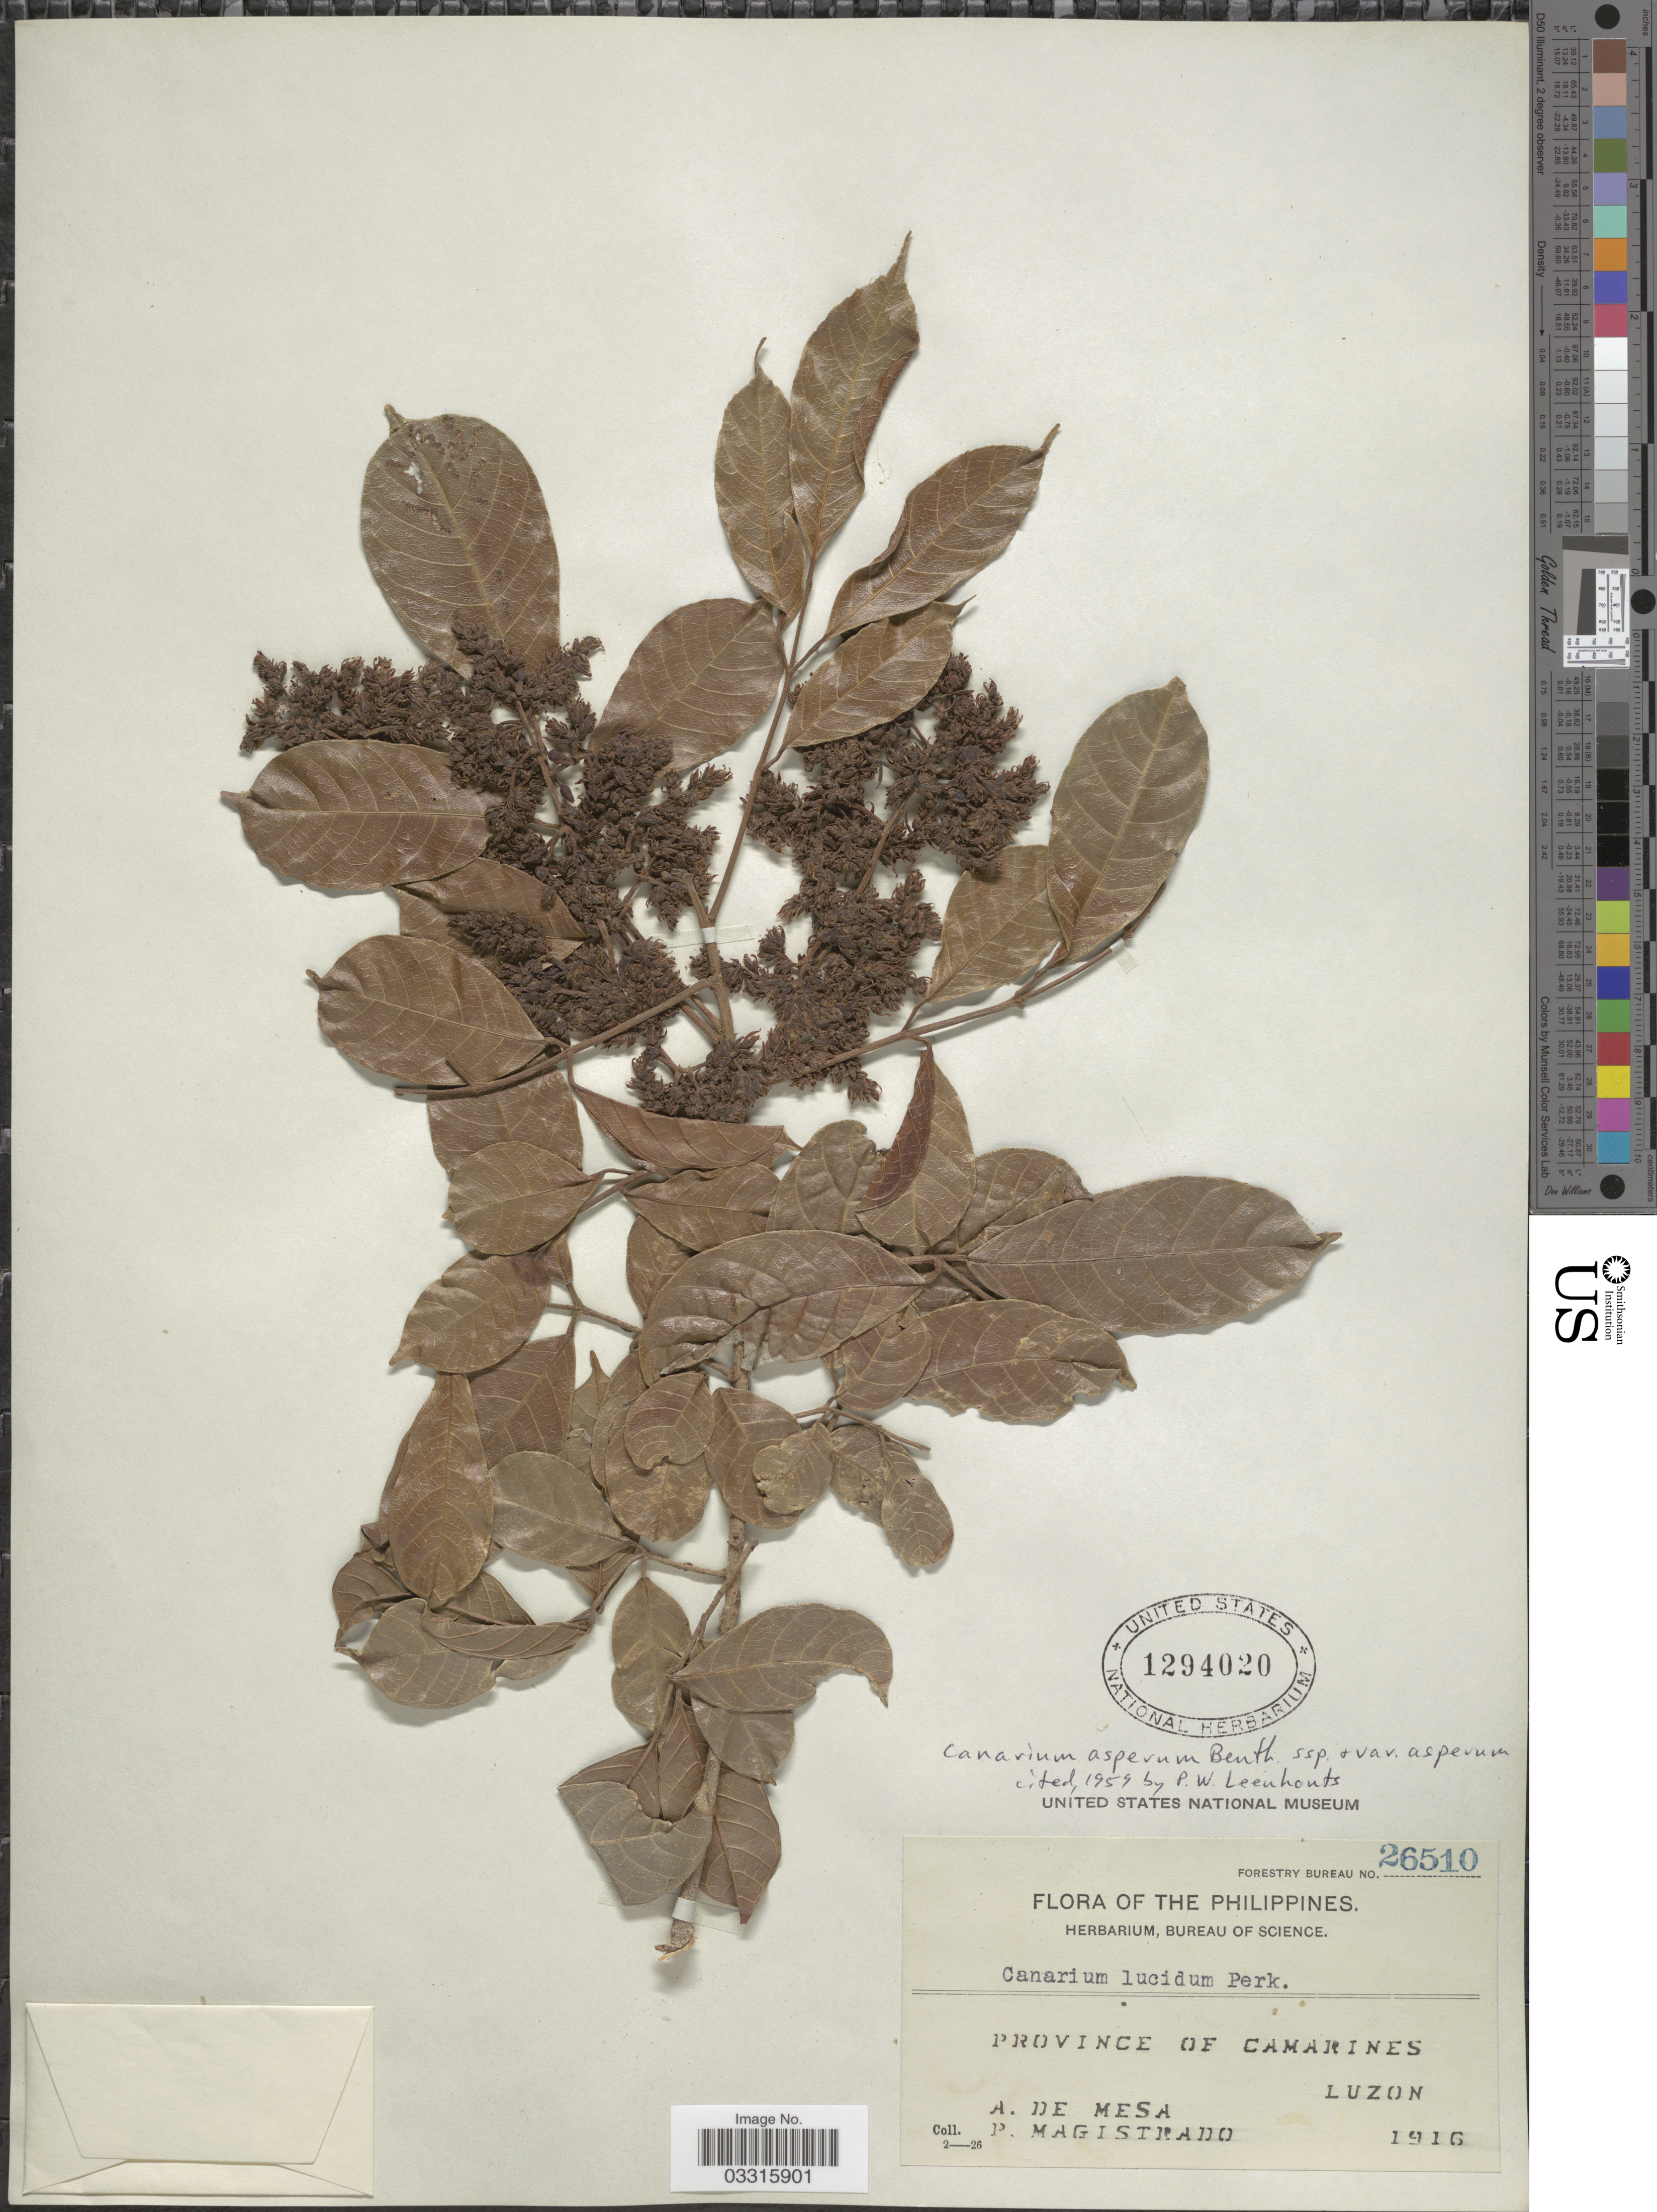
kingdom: Plantae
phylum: Tracheophyta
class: Magnoliopsida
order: Sapindales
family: Burseraceae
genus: Canarium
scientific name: Canarium asperum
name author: Benth.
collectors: A. De Mesa & P. Magistrado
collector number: Forestry Bureau 26510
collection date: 1916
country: Philippines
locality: Province of Camarines. Luzon.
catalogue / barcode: US 1294020